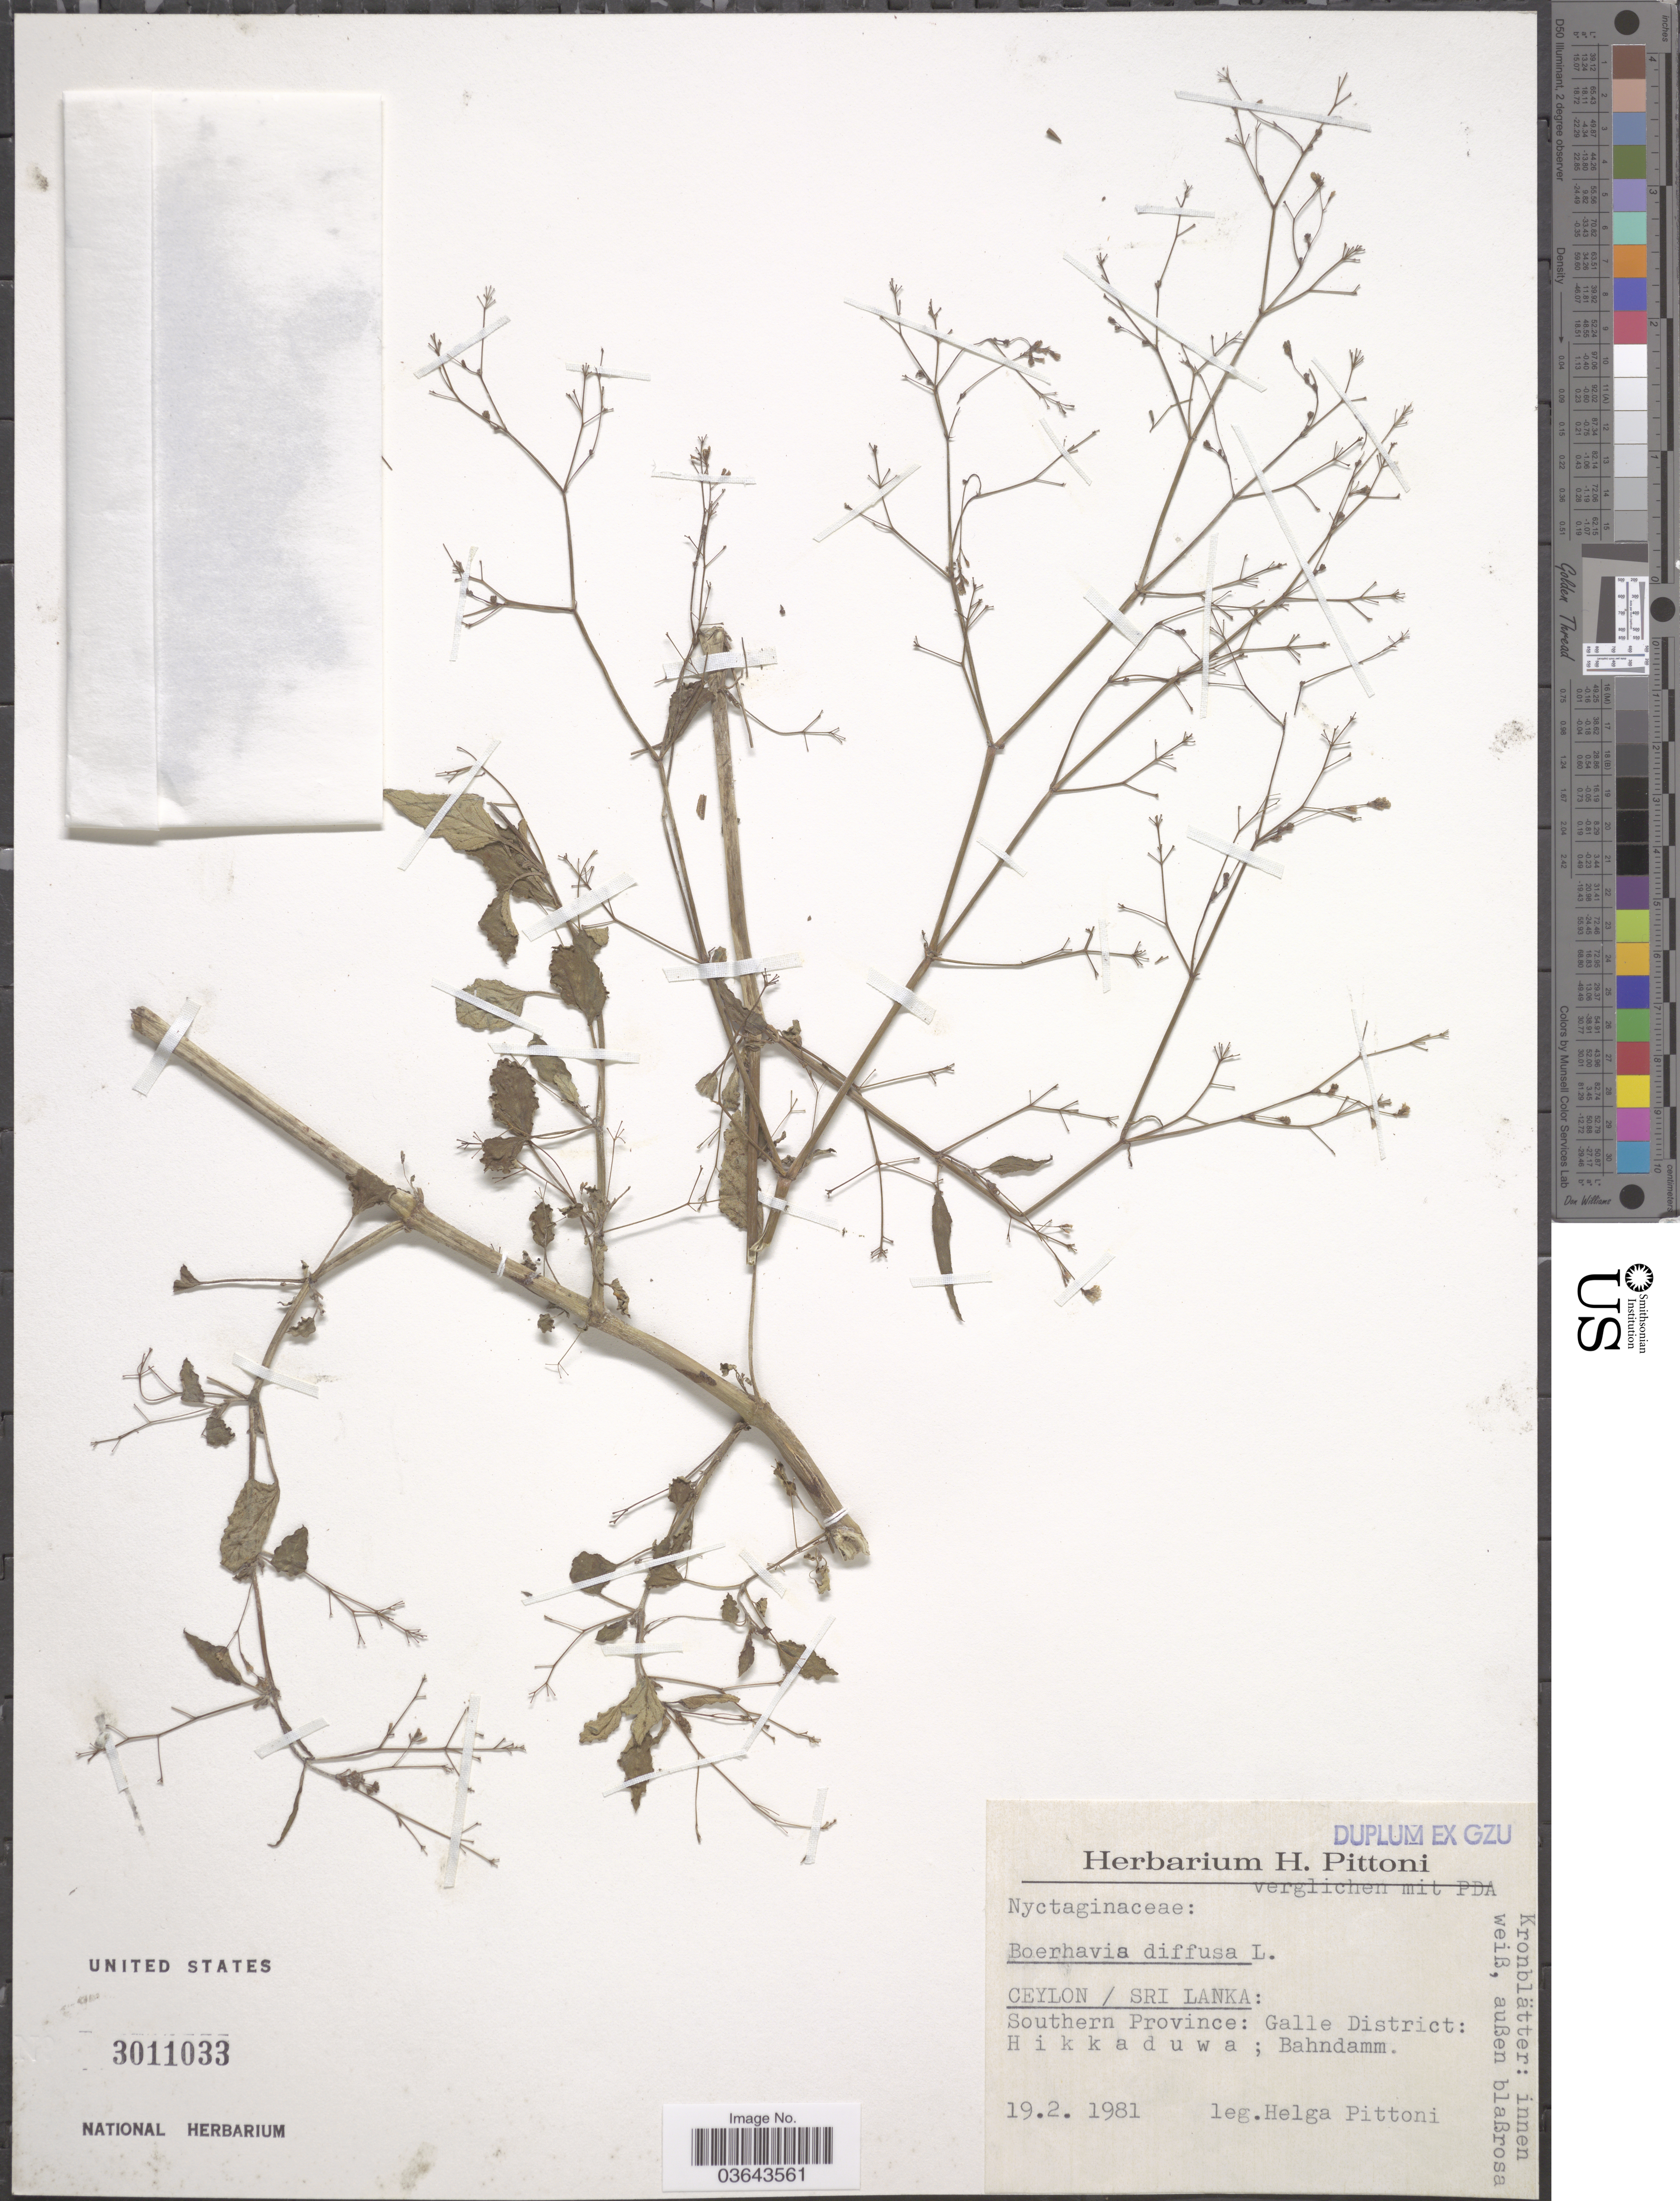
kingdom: Plantae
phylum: Tracheophyta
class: Magnoliopsida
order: Caryophyllales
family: Nyctaginaceae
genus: Boerhavia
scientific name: Boerhavia diffusa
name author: L.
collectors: H. Pittoni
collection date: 1981-02-19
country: Sri Lanka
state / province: Southern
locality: Ceylon. Galle District: Hikkaduwa; Bahndamm.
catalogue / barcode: US 3011033